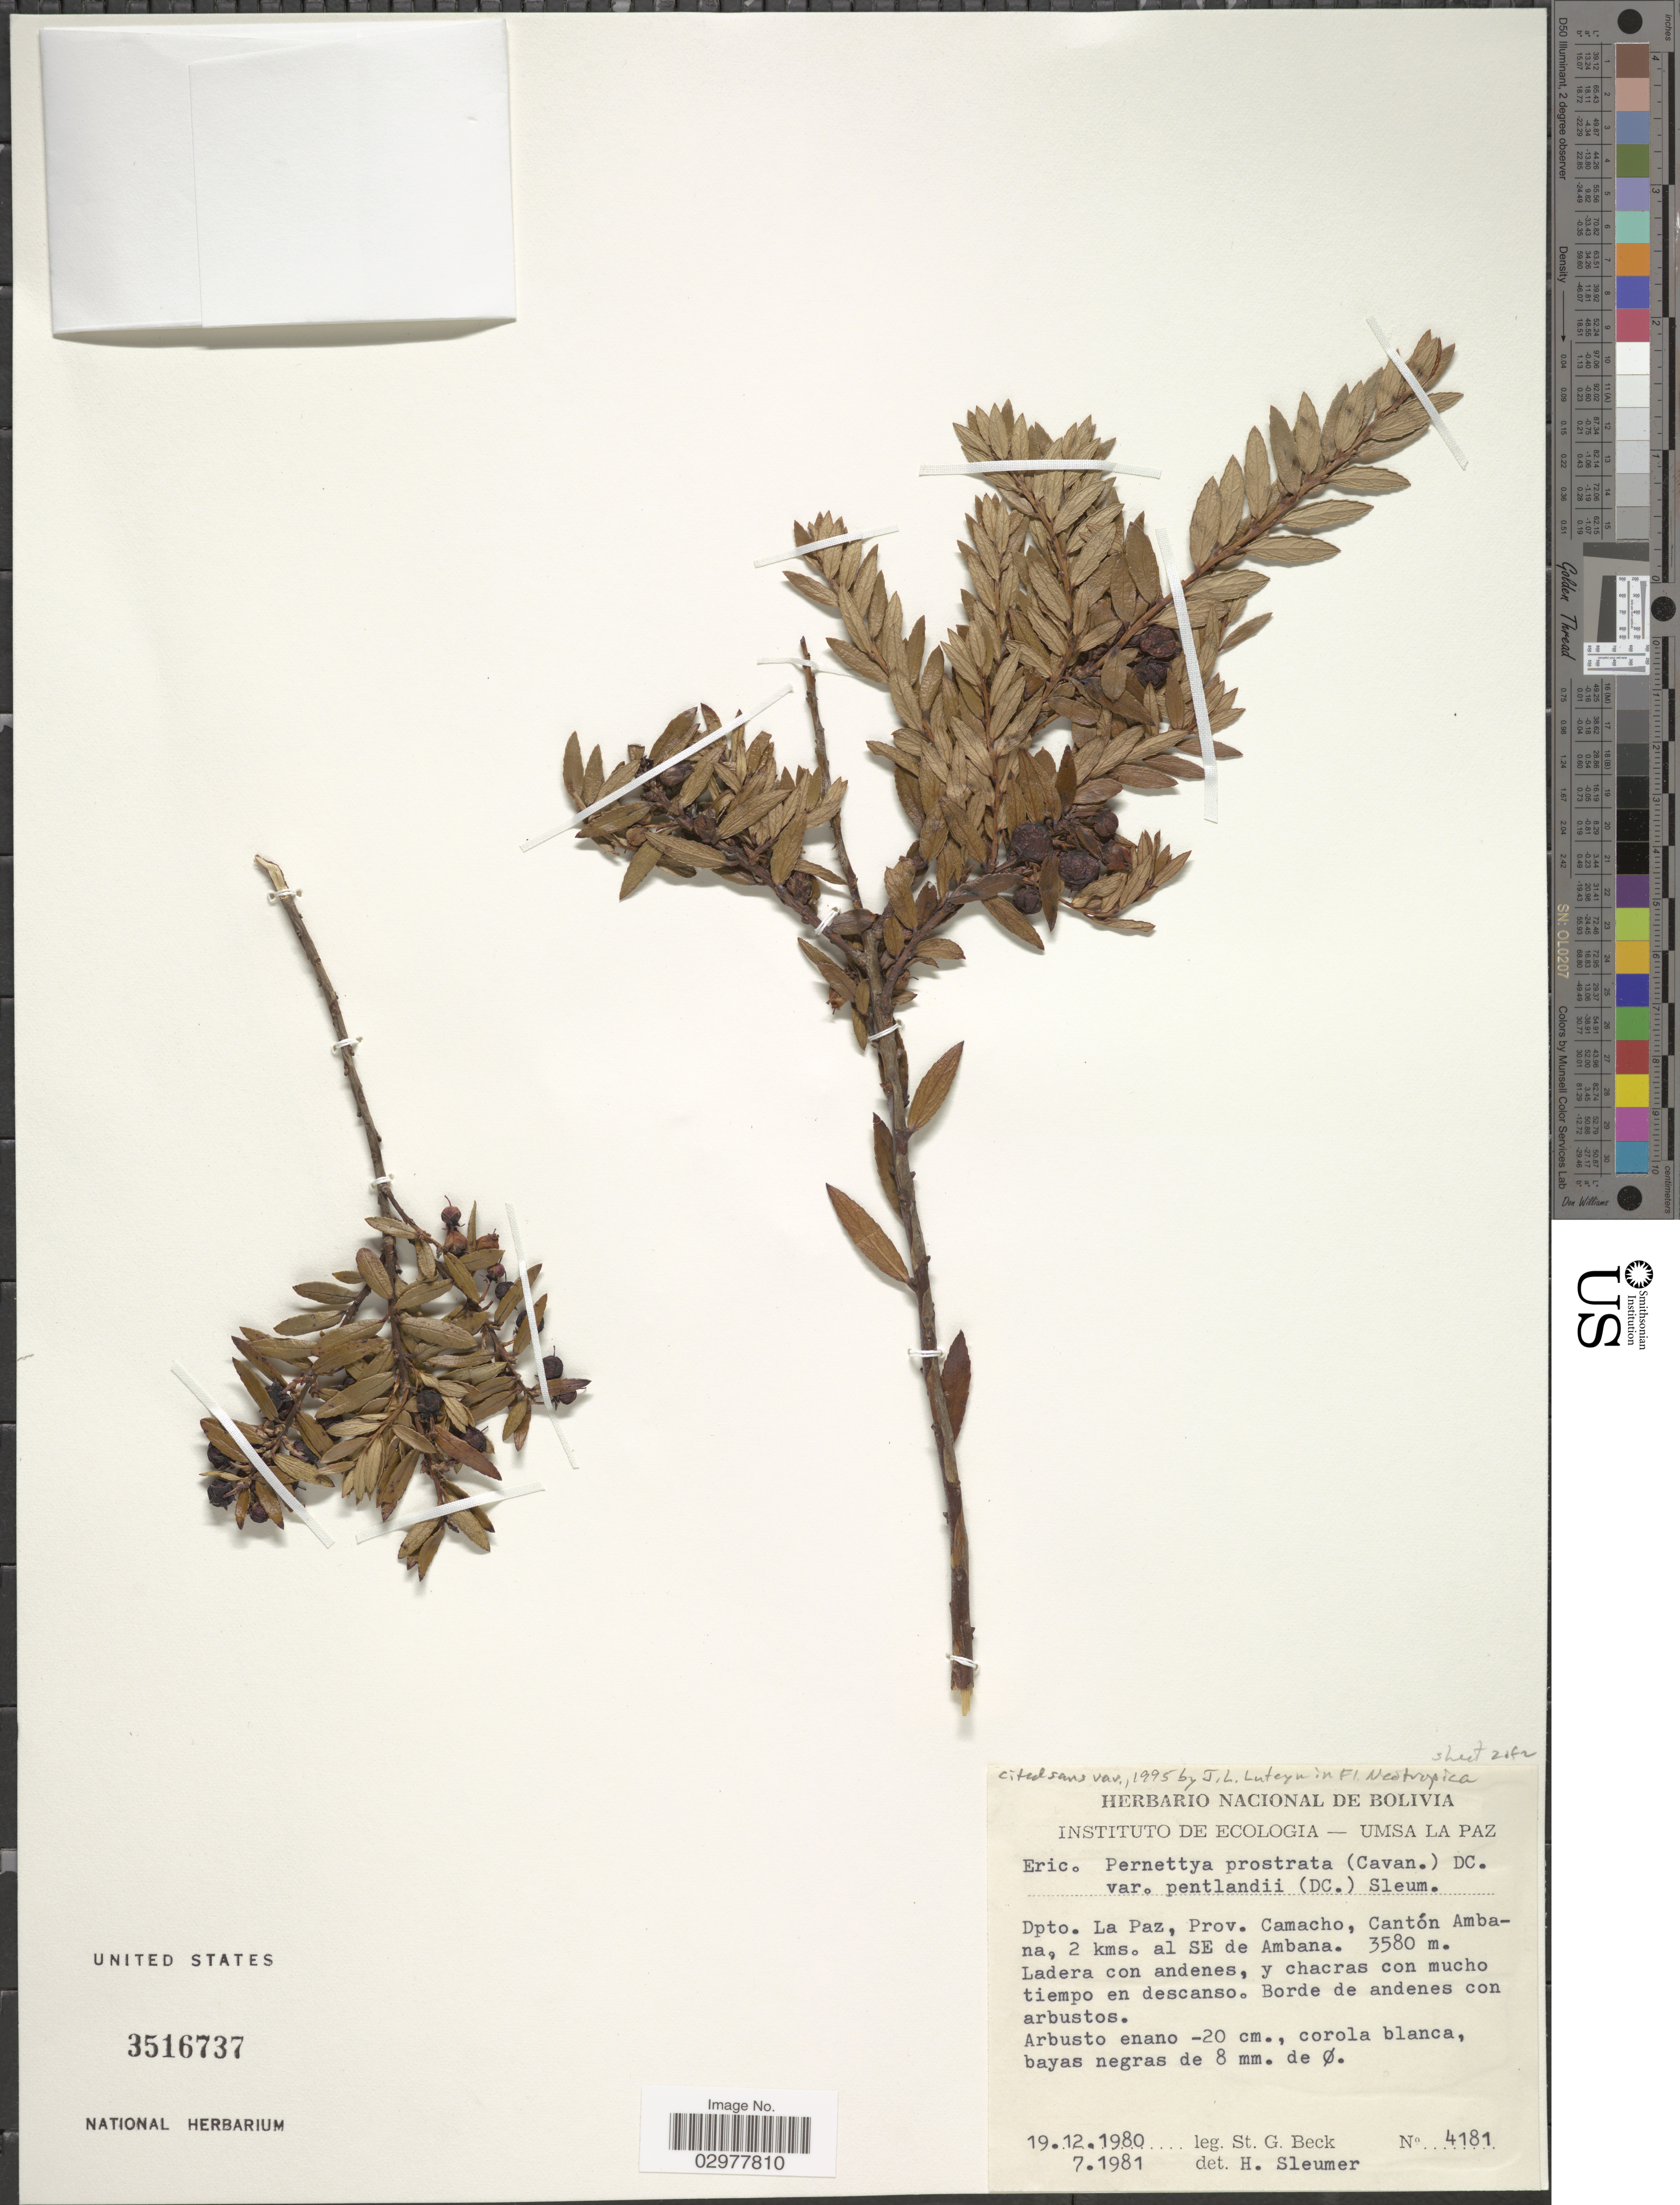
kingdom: Plantae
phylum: Tracheophyta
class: Magnoliopsida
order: Ericales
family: Ericaceae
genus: Pernettya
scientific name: Pernettya prostrata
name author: (Cav.) DC.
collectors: S. G. Beck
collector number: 4181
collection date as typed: Transcribed d/m/y: 19/12/80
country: Bolivia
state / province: La Paz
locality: Depto. La Paz, Prov. Camacho; Cantón Ambana. 2 km SE de Ambana.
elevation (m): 3580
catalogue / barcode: US 3516737